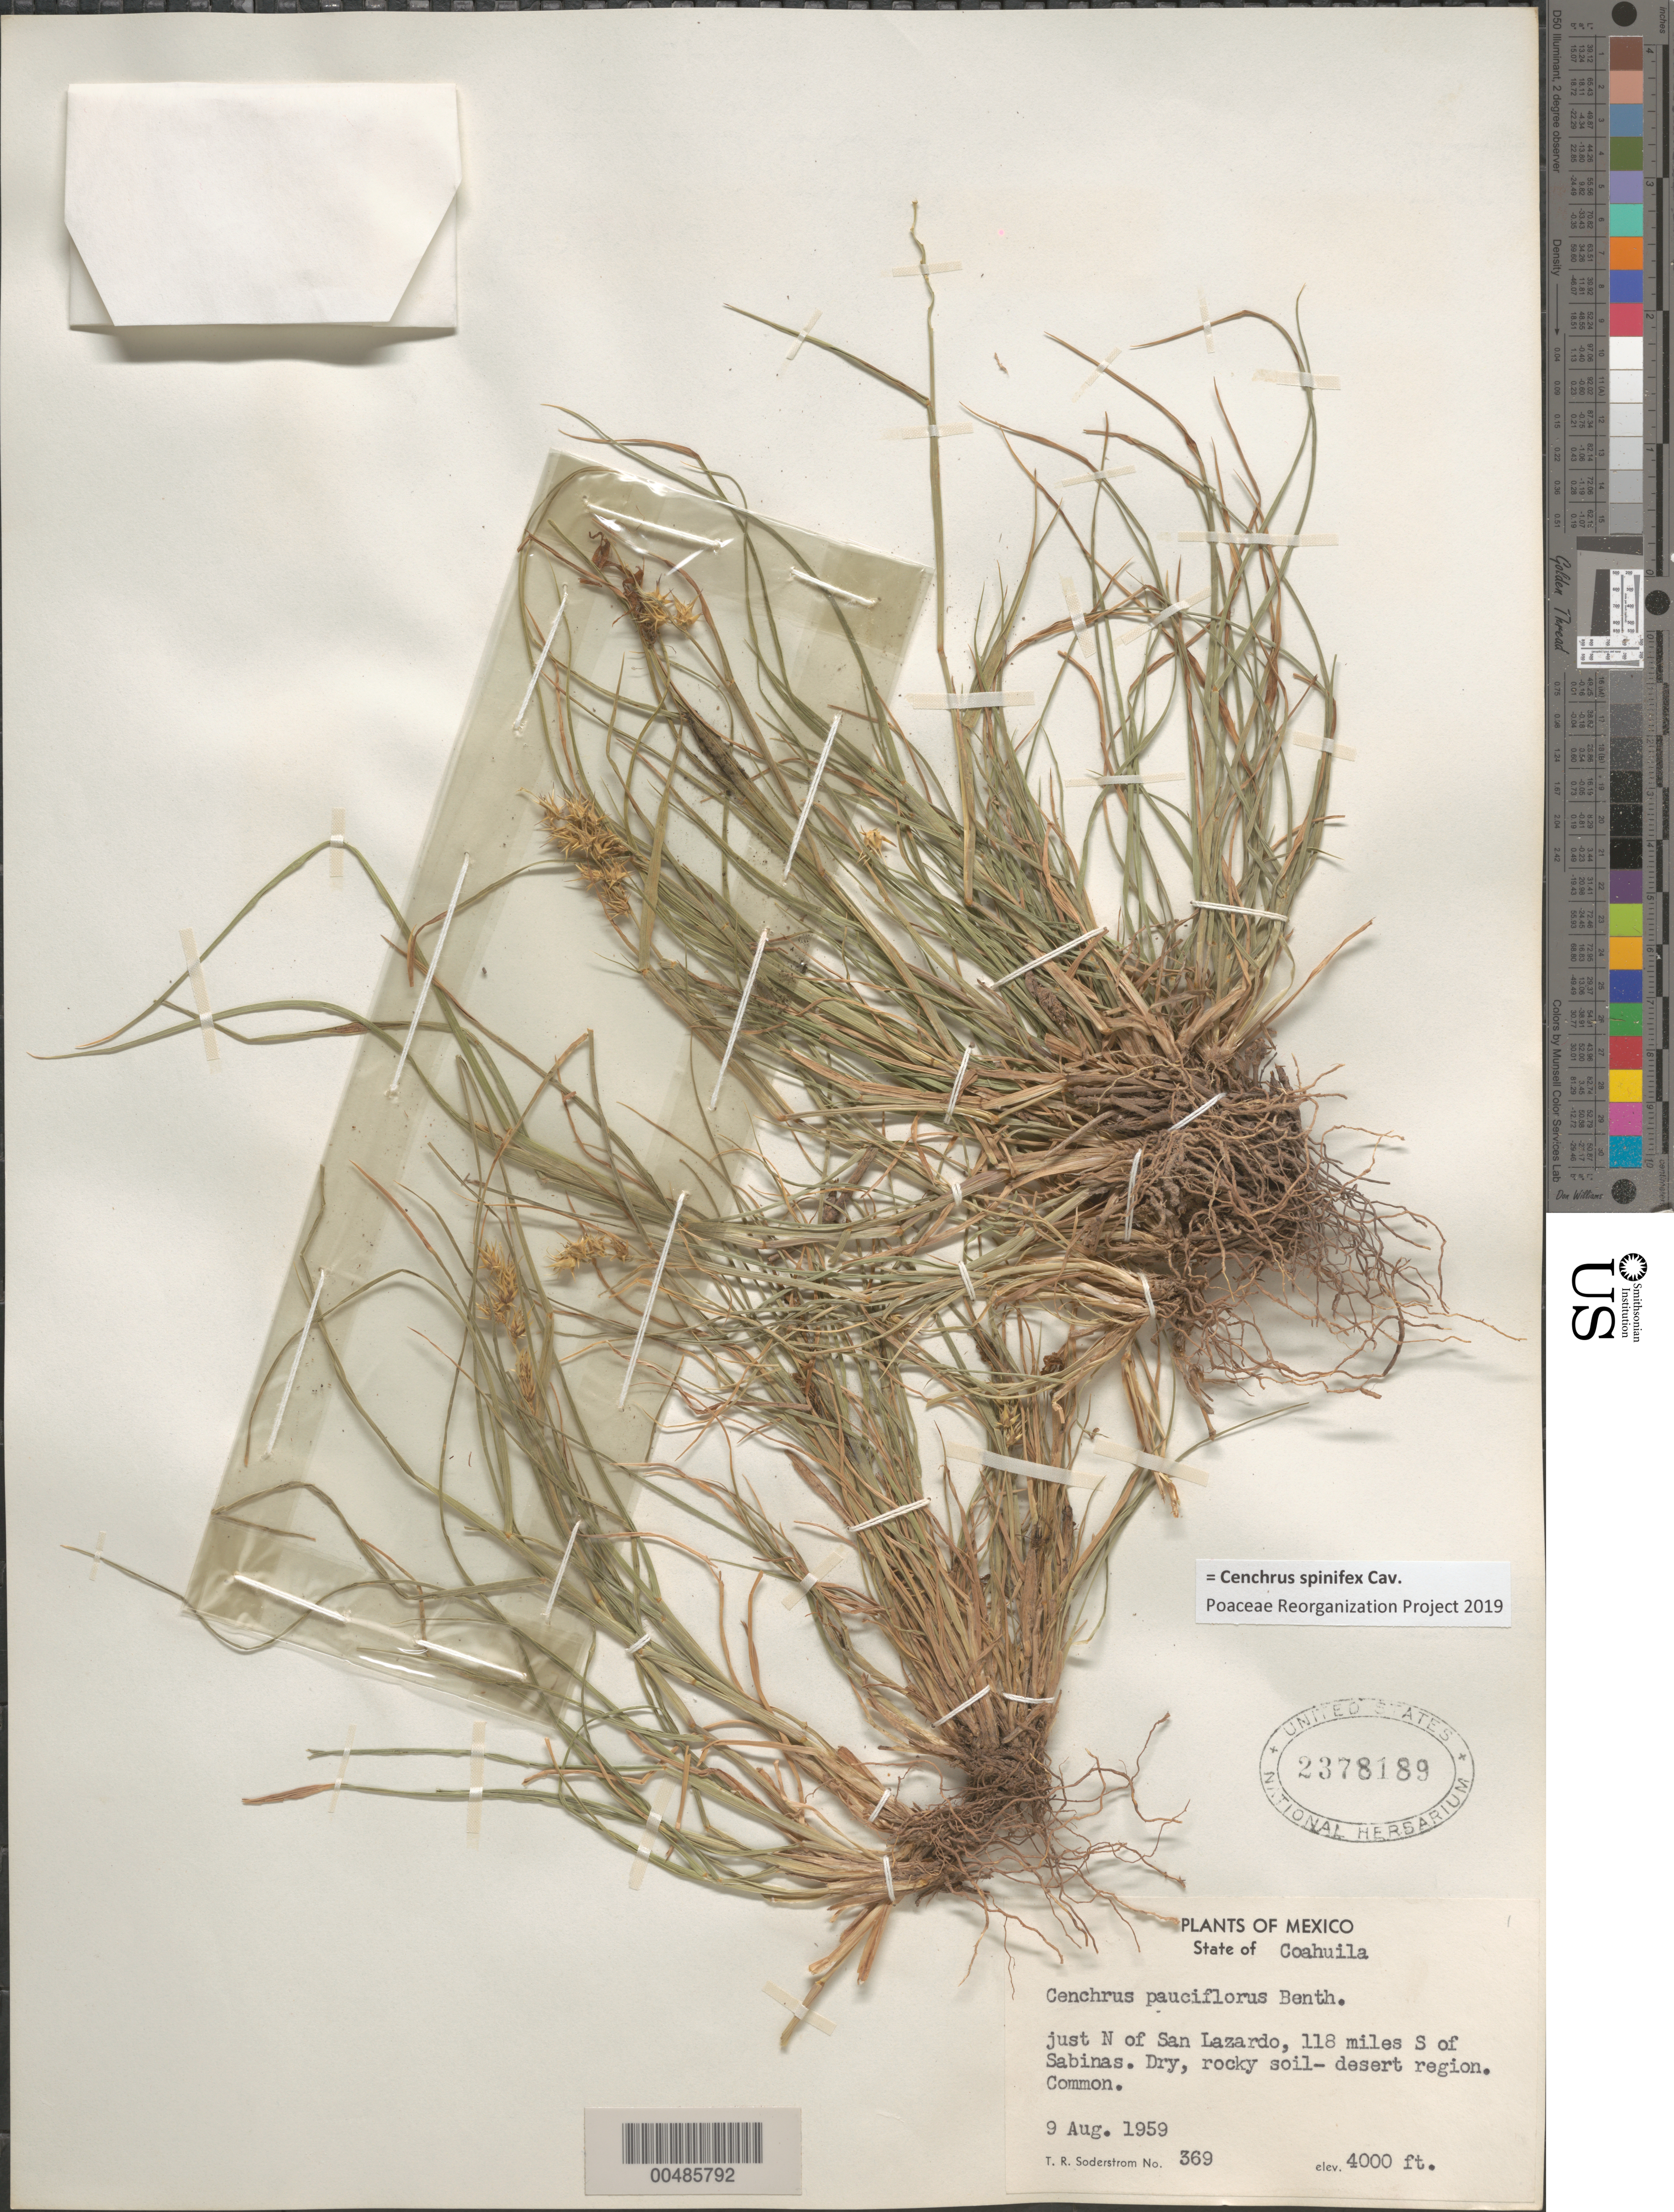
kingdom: Plantae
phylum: Tracheophyta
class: Liliopsida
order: Poales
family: Poaceae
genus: Cenchrus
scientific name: Cenchrus spinifex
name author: Cav.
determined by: Poaceae Reorganization Project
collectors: T. R. Soderstrom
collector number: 369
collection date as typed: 9 Aug 1959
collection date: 1959-08-09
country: Mexico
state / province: Coahuila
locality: Just N of San Lazardo, 118 mi S of Sabinas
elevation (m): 1219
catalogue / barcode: US 2378189